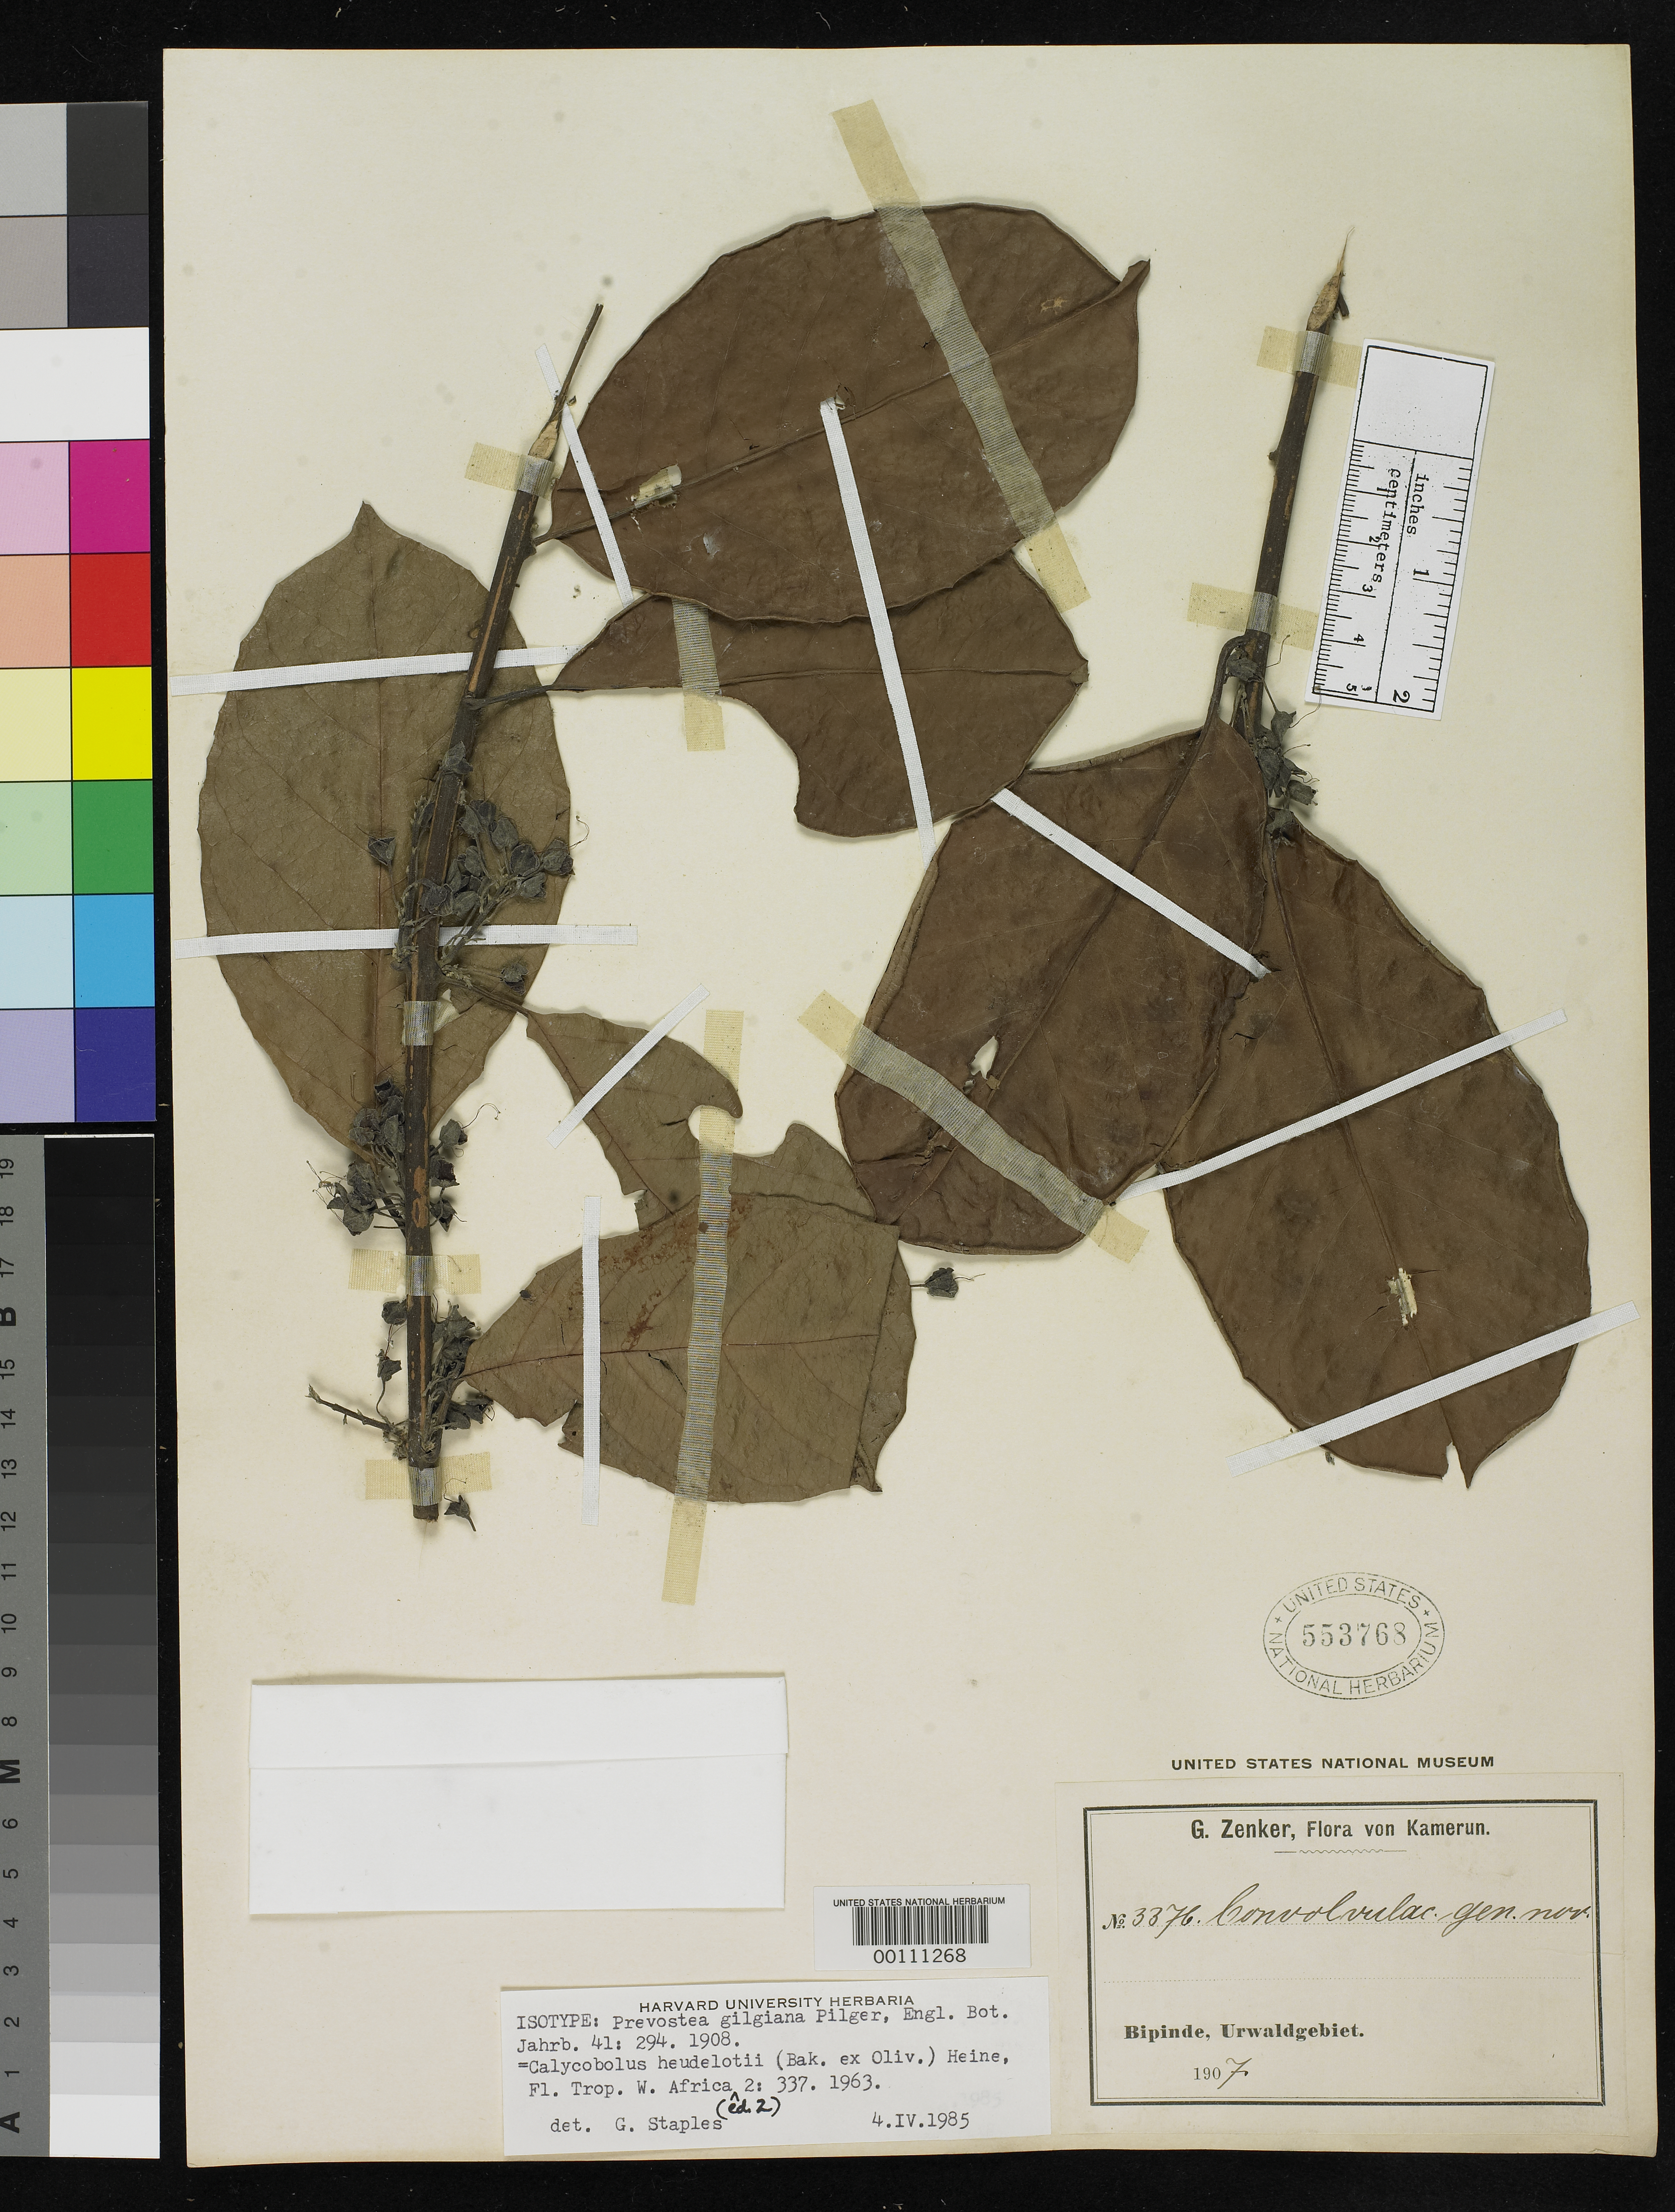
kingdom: Plantae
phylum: Tracheophyta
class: Magnoliopsida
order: Solanales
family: Convolvulaceae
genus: Prevostea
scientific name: Prevostea gilgiana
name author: Pilg.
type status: Isotype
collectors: G. A. Zenker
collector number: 3376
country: Cameroon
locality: Bipinde, Urwaldgebiet.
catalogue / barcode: US 553768